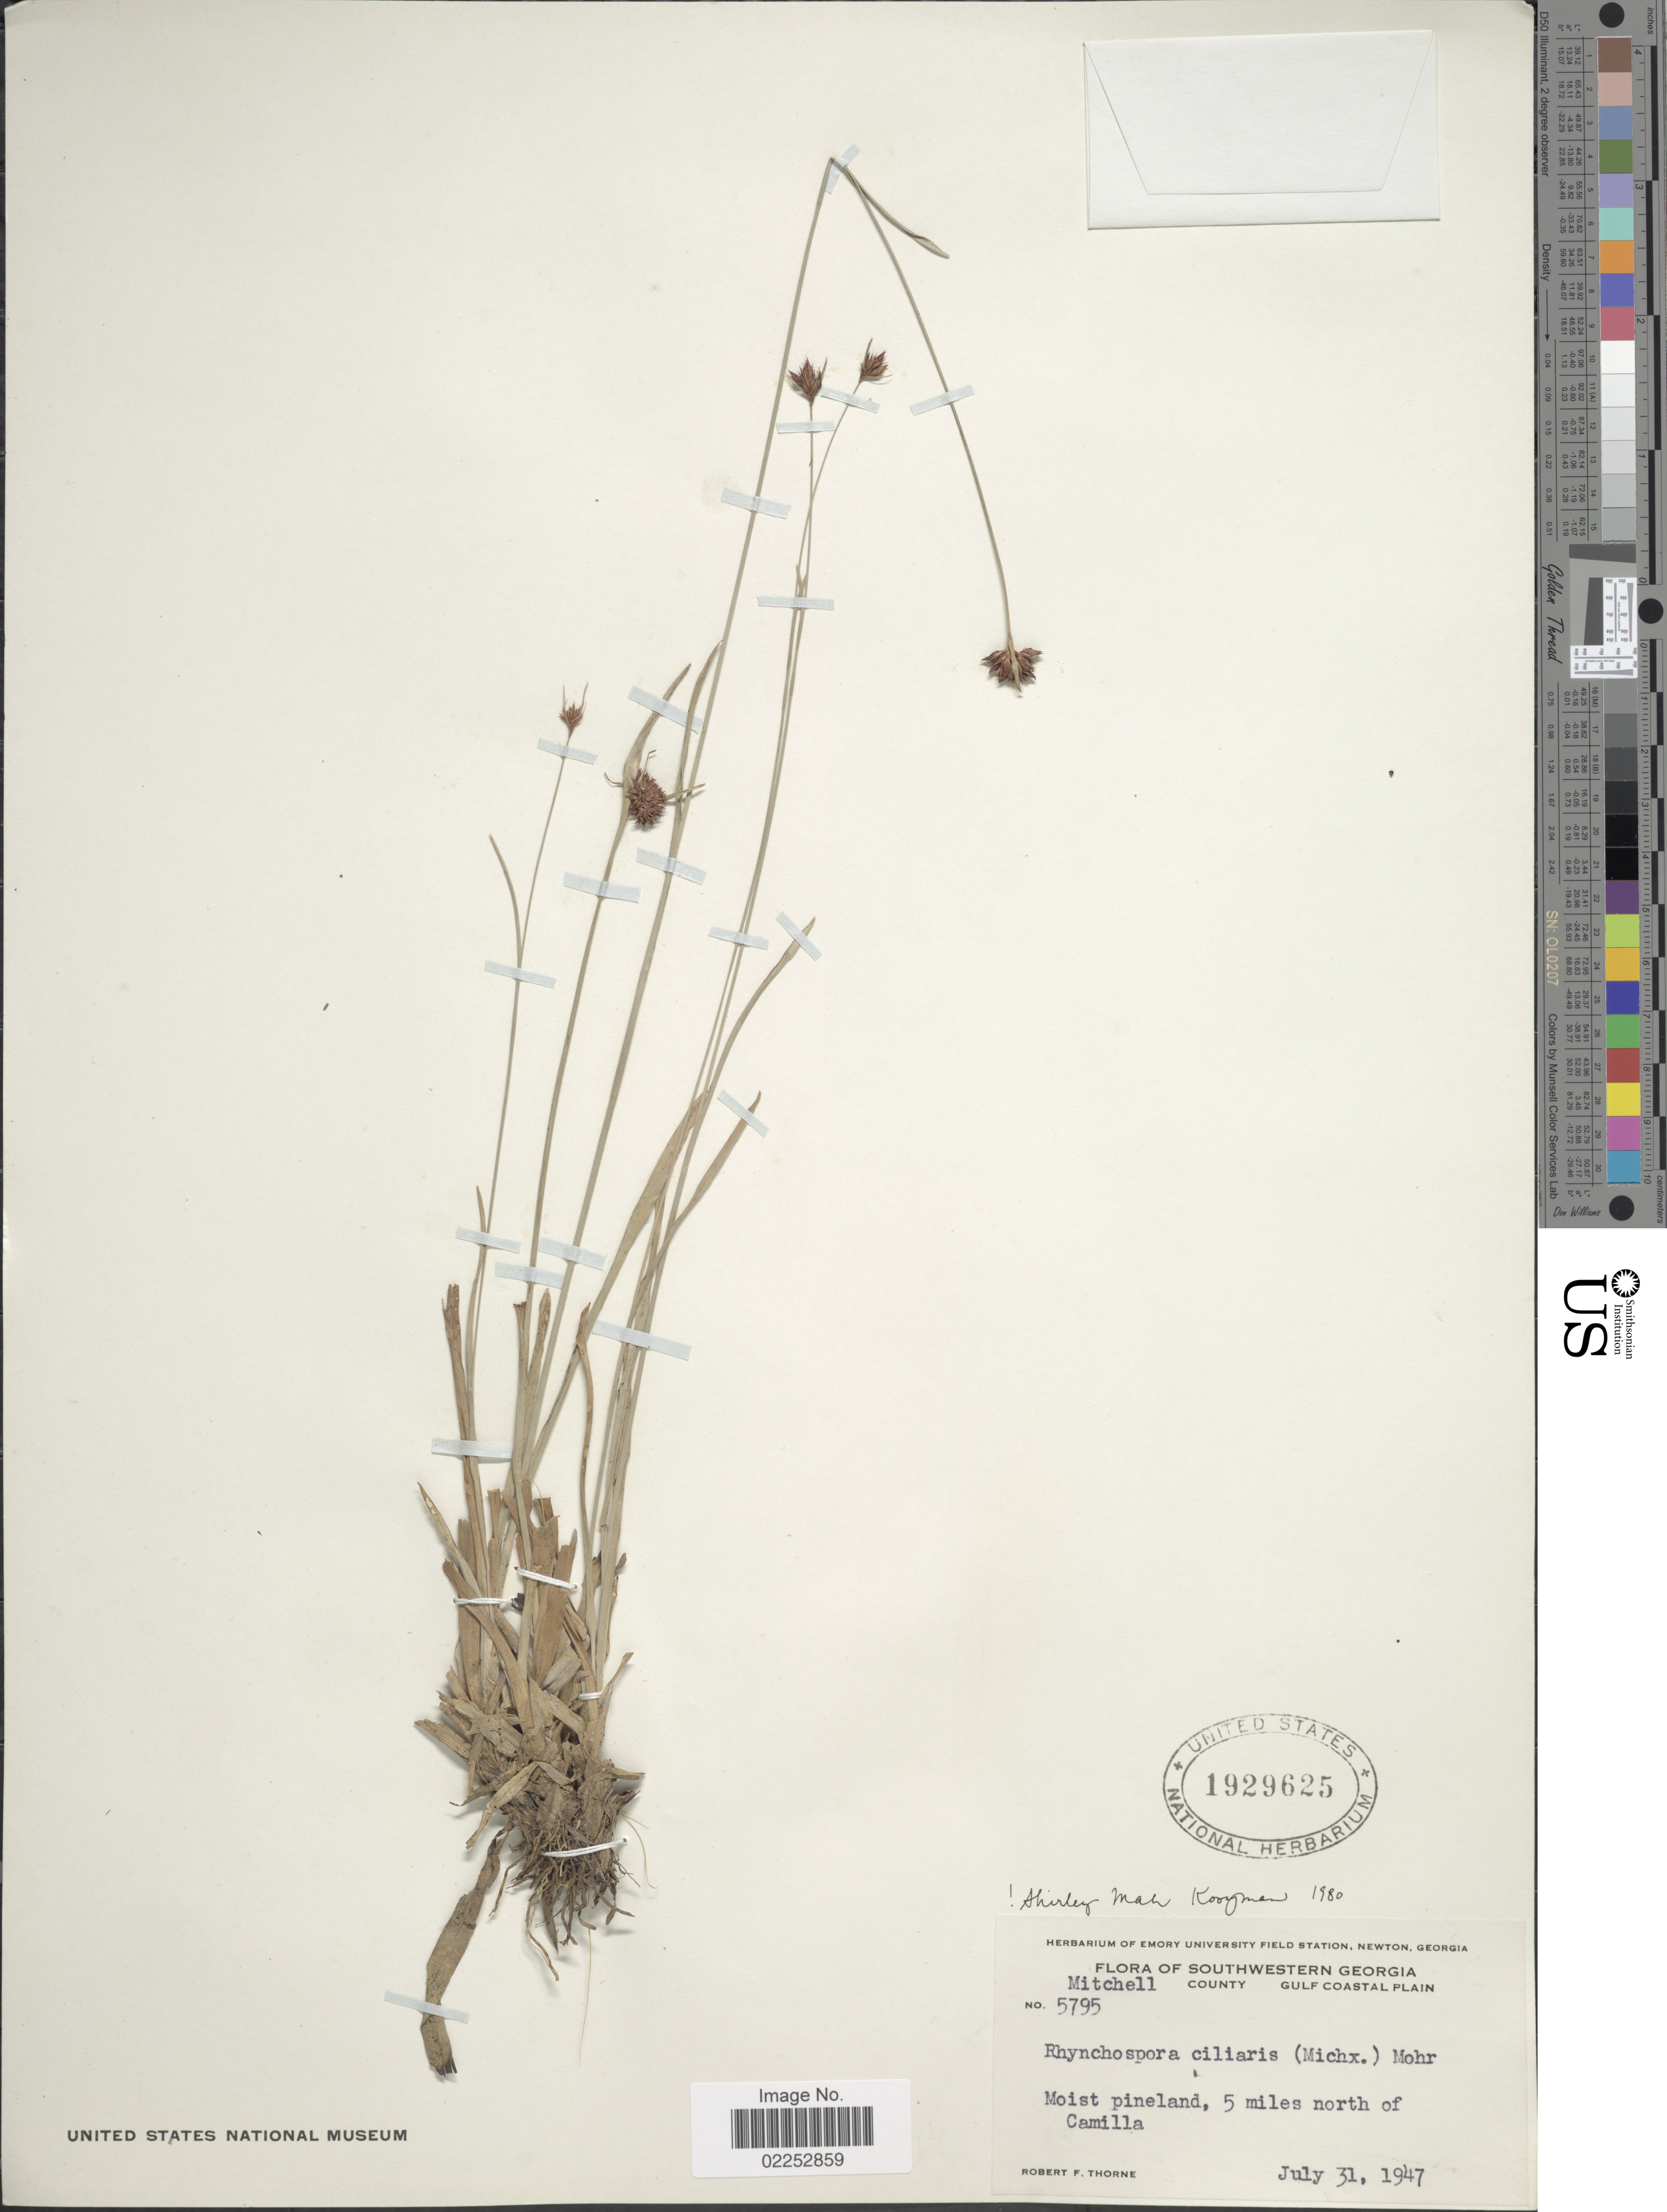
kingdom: Plantae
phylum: Tracheophyta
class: Liliopsida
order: Poales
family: Cyperaceae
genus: Rhynchospora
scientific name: Rhynchospora ciliaris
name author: (Michx.) C. Mohr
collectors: R. F. Thorne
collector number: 5795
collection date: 1947-07-31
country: United States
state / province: Georgia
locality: Southwestern Georgia. Mitchell County, Gulf Coastal Plain. 5 miles north of Camilla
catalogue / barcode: US 1929625